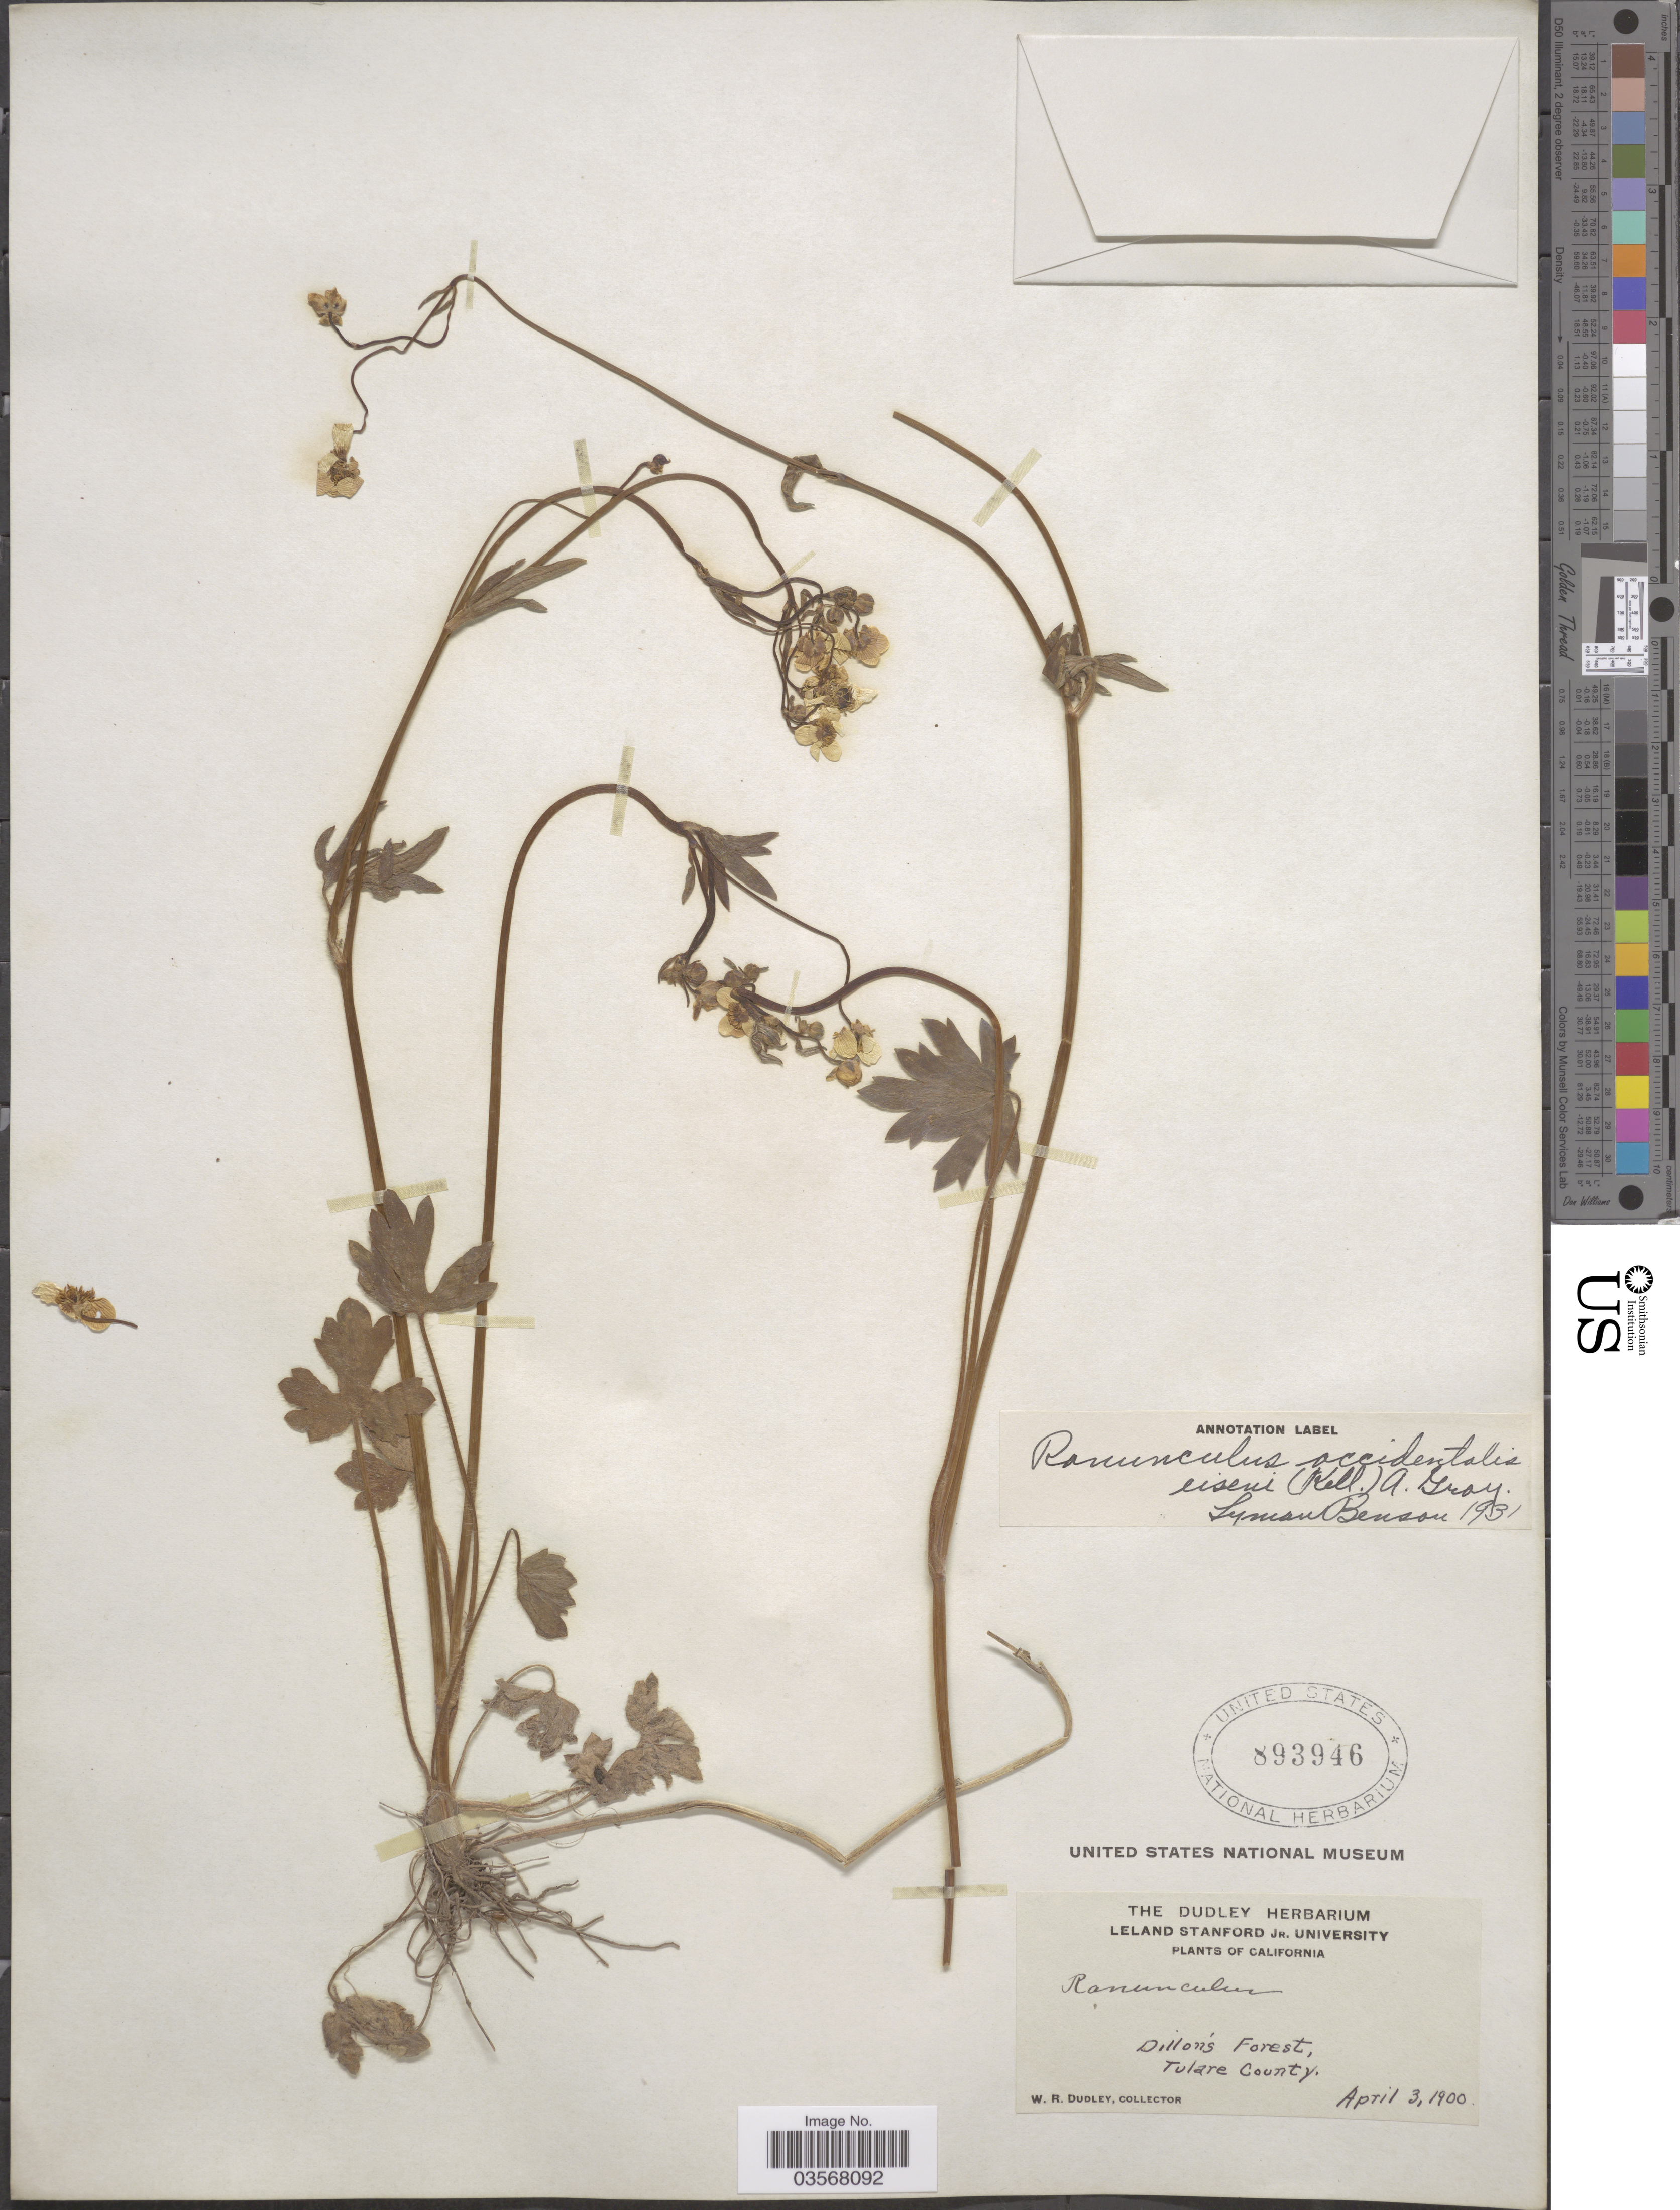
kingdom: Plantae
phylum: Tracheophyta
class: Magnoliopsida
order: Ranunculales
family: Ranunculaceae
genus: Ranunculus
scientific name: Ranunculus occidentalis var. eisenii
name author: Nutt.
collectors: W. Dudley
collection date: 1900-04-03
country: United States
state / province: California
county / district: Tulare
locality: Dillon's Forest. Tulare County.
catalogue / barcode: US 893946